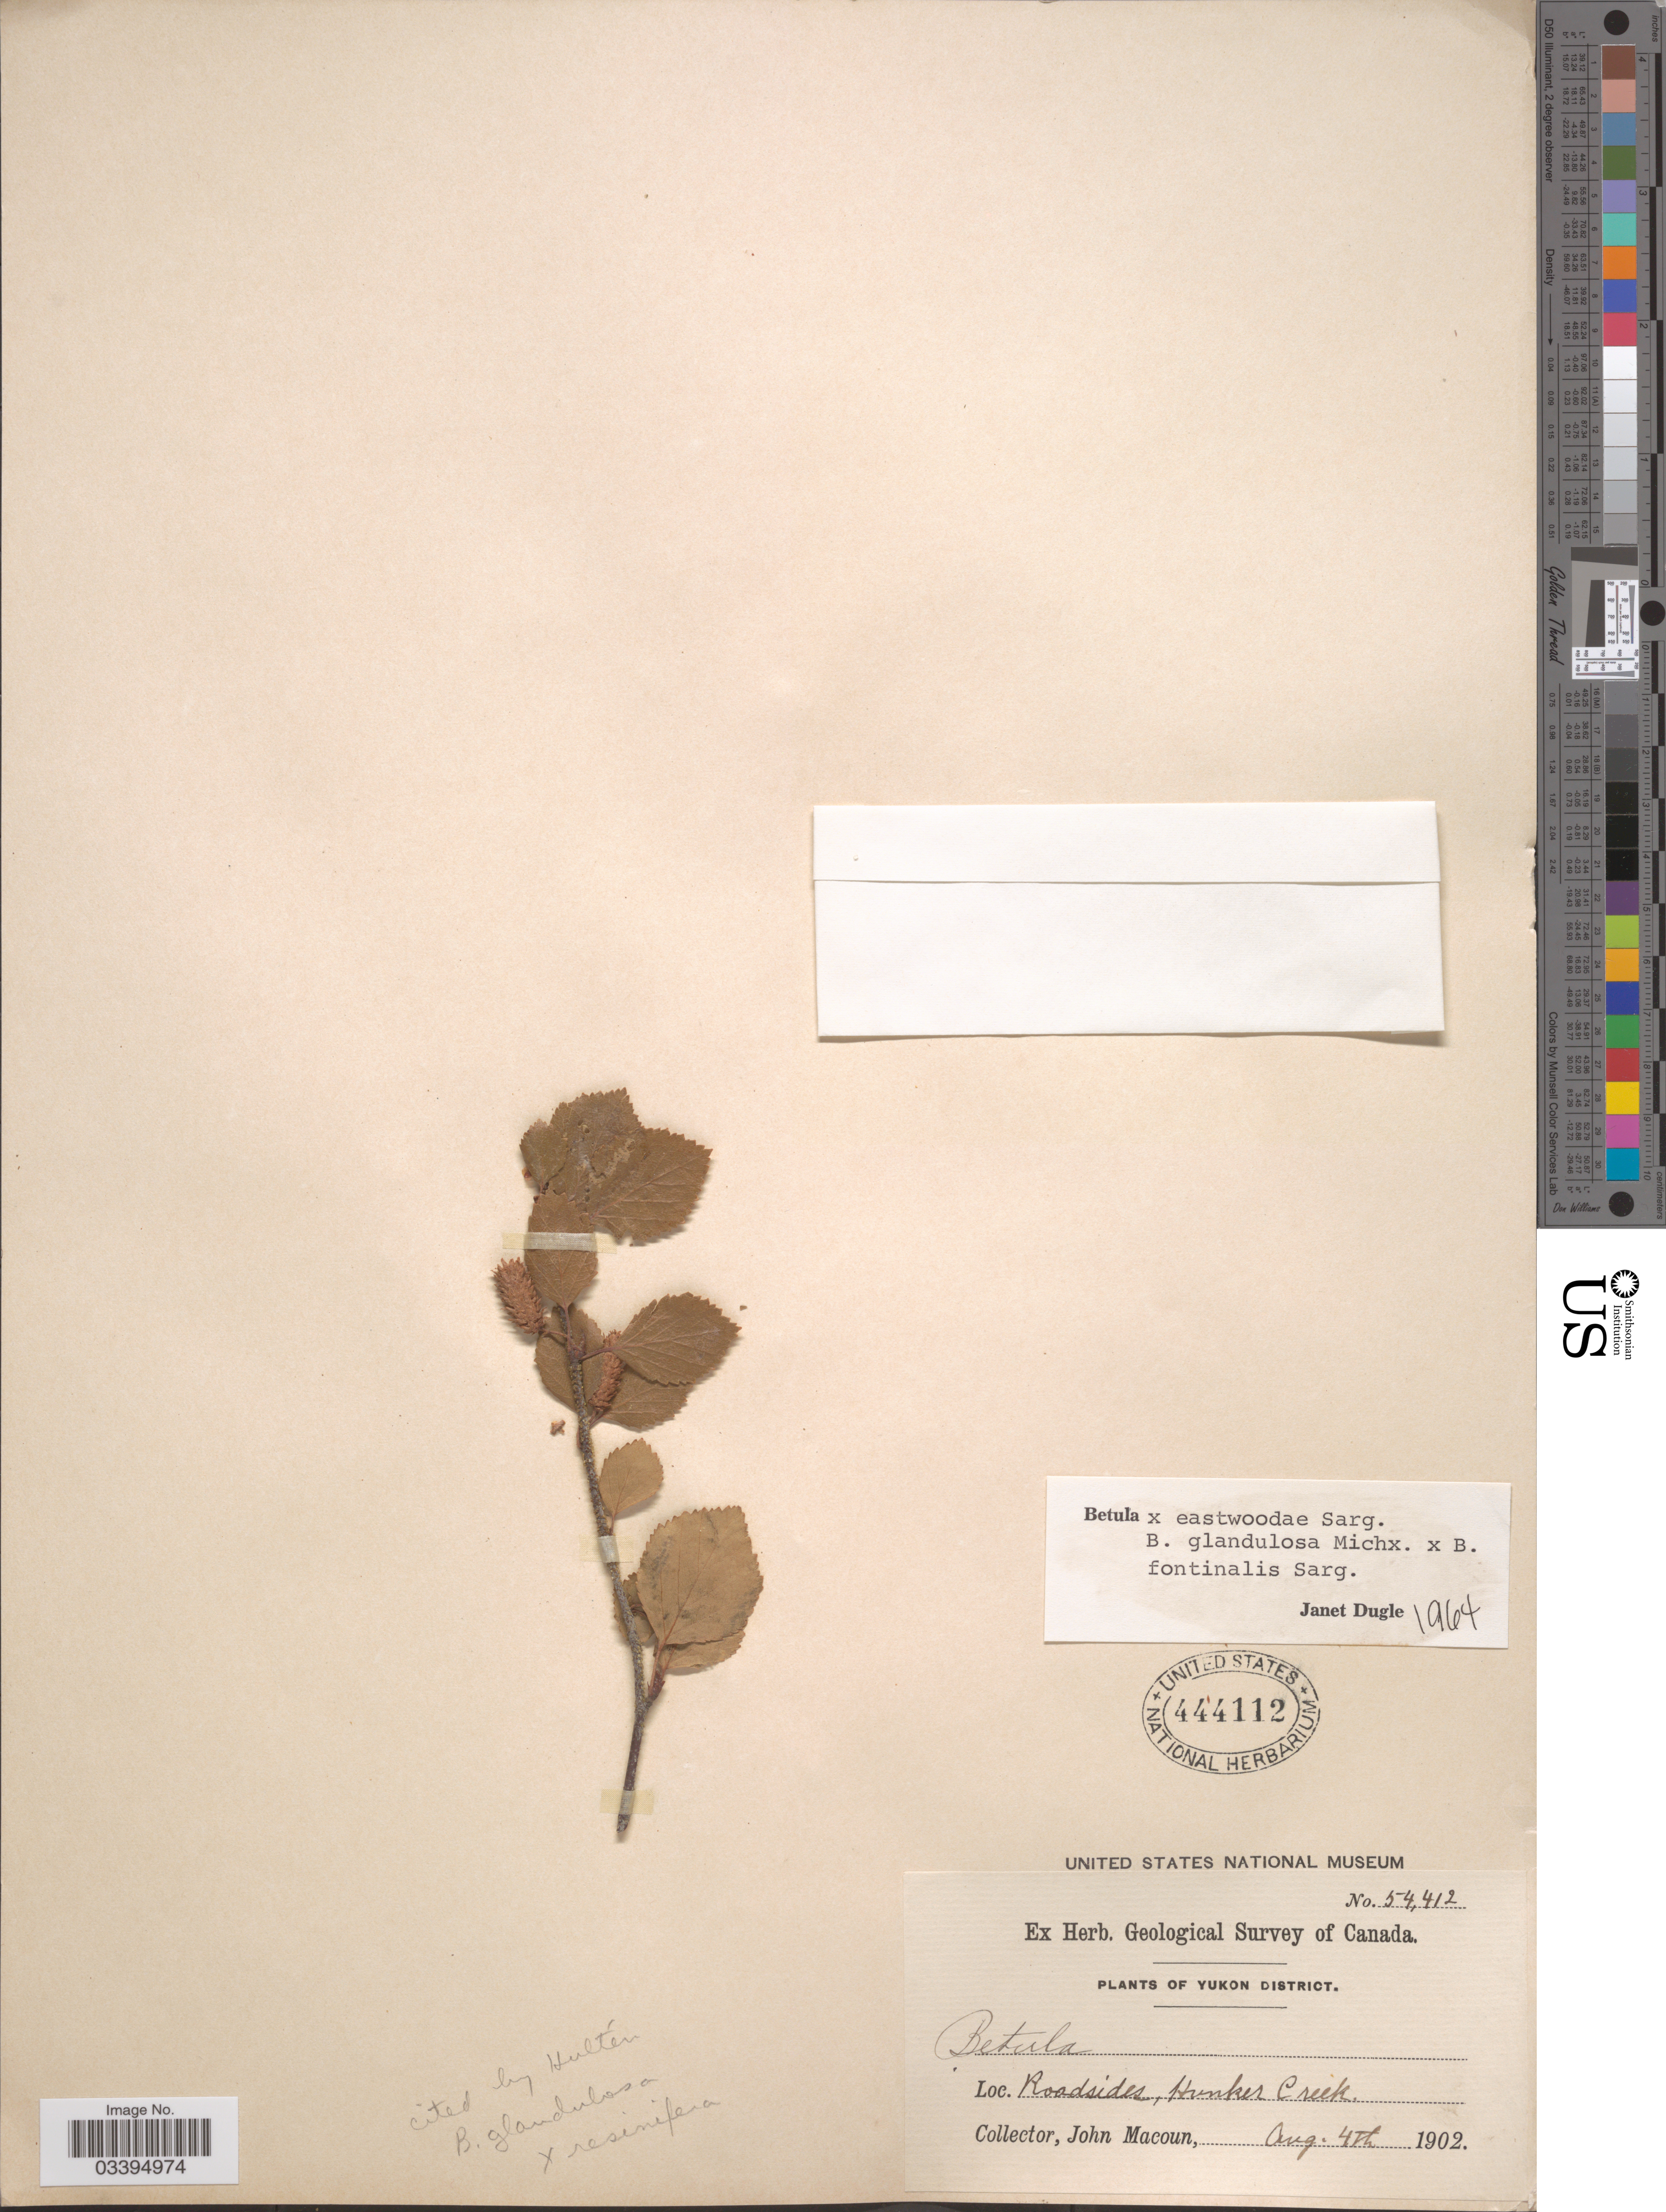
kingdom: Plantae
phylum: Tracheophyta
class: Magnoliopsida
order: Fagales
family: Betulaceae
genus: Betula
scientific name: Betula eastwoodae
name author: Sarg.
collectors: J. Macoun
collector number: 54412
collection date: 1902-08-04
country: Canada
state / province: Yukon Territory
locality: Yukon District. Roadsides, Hunker Creek.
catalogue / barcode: US 444112